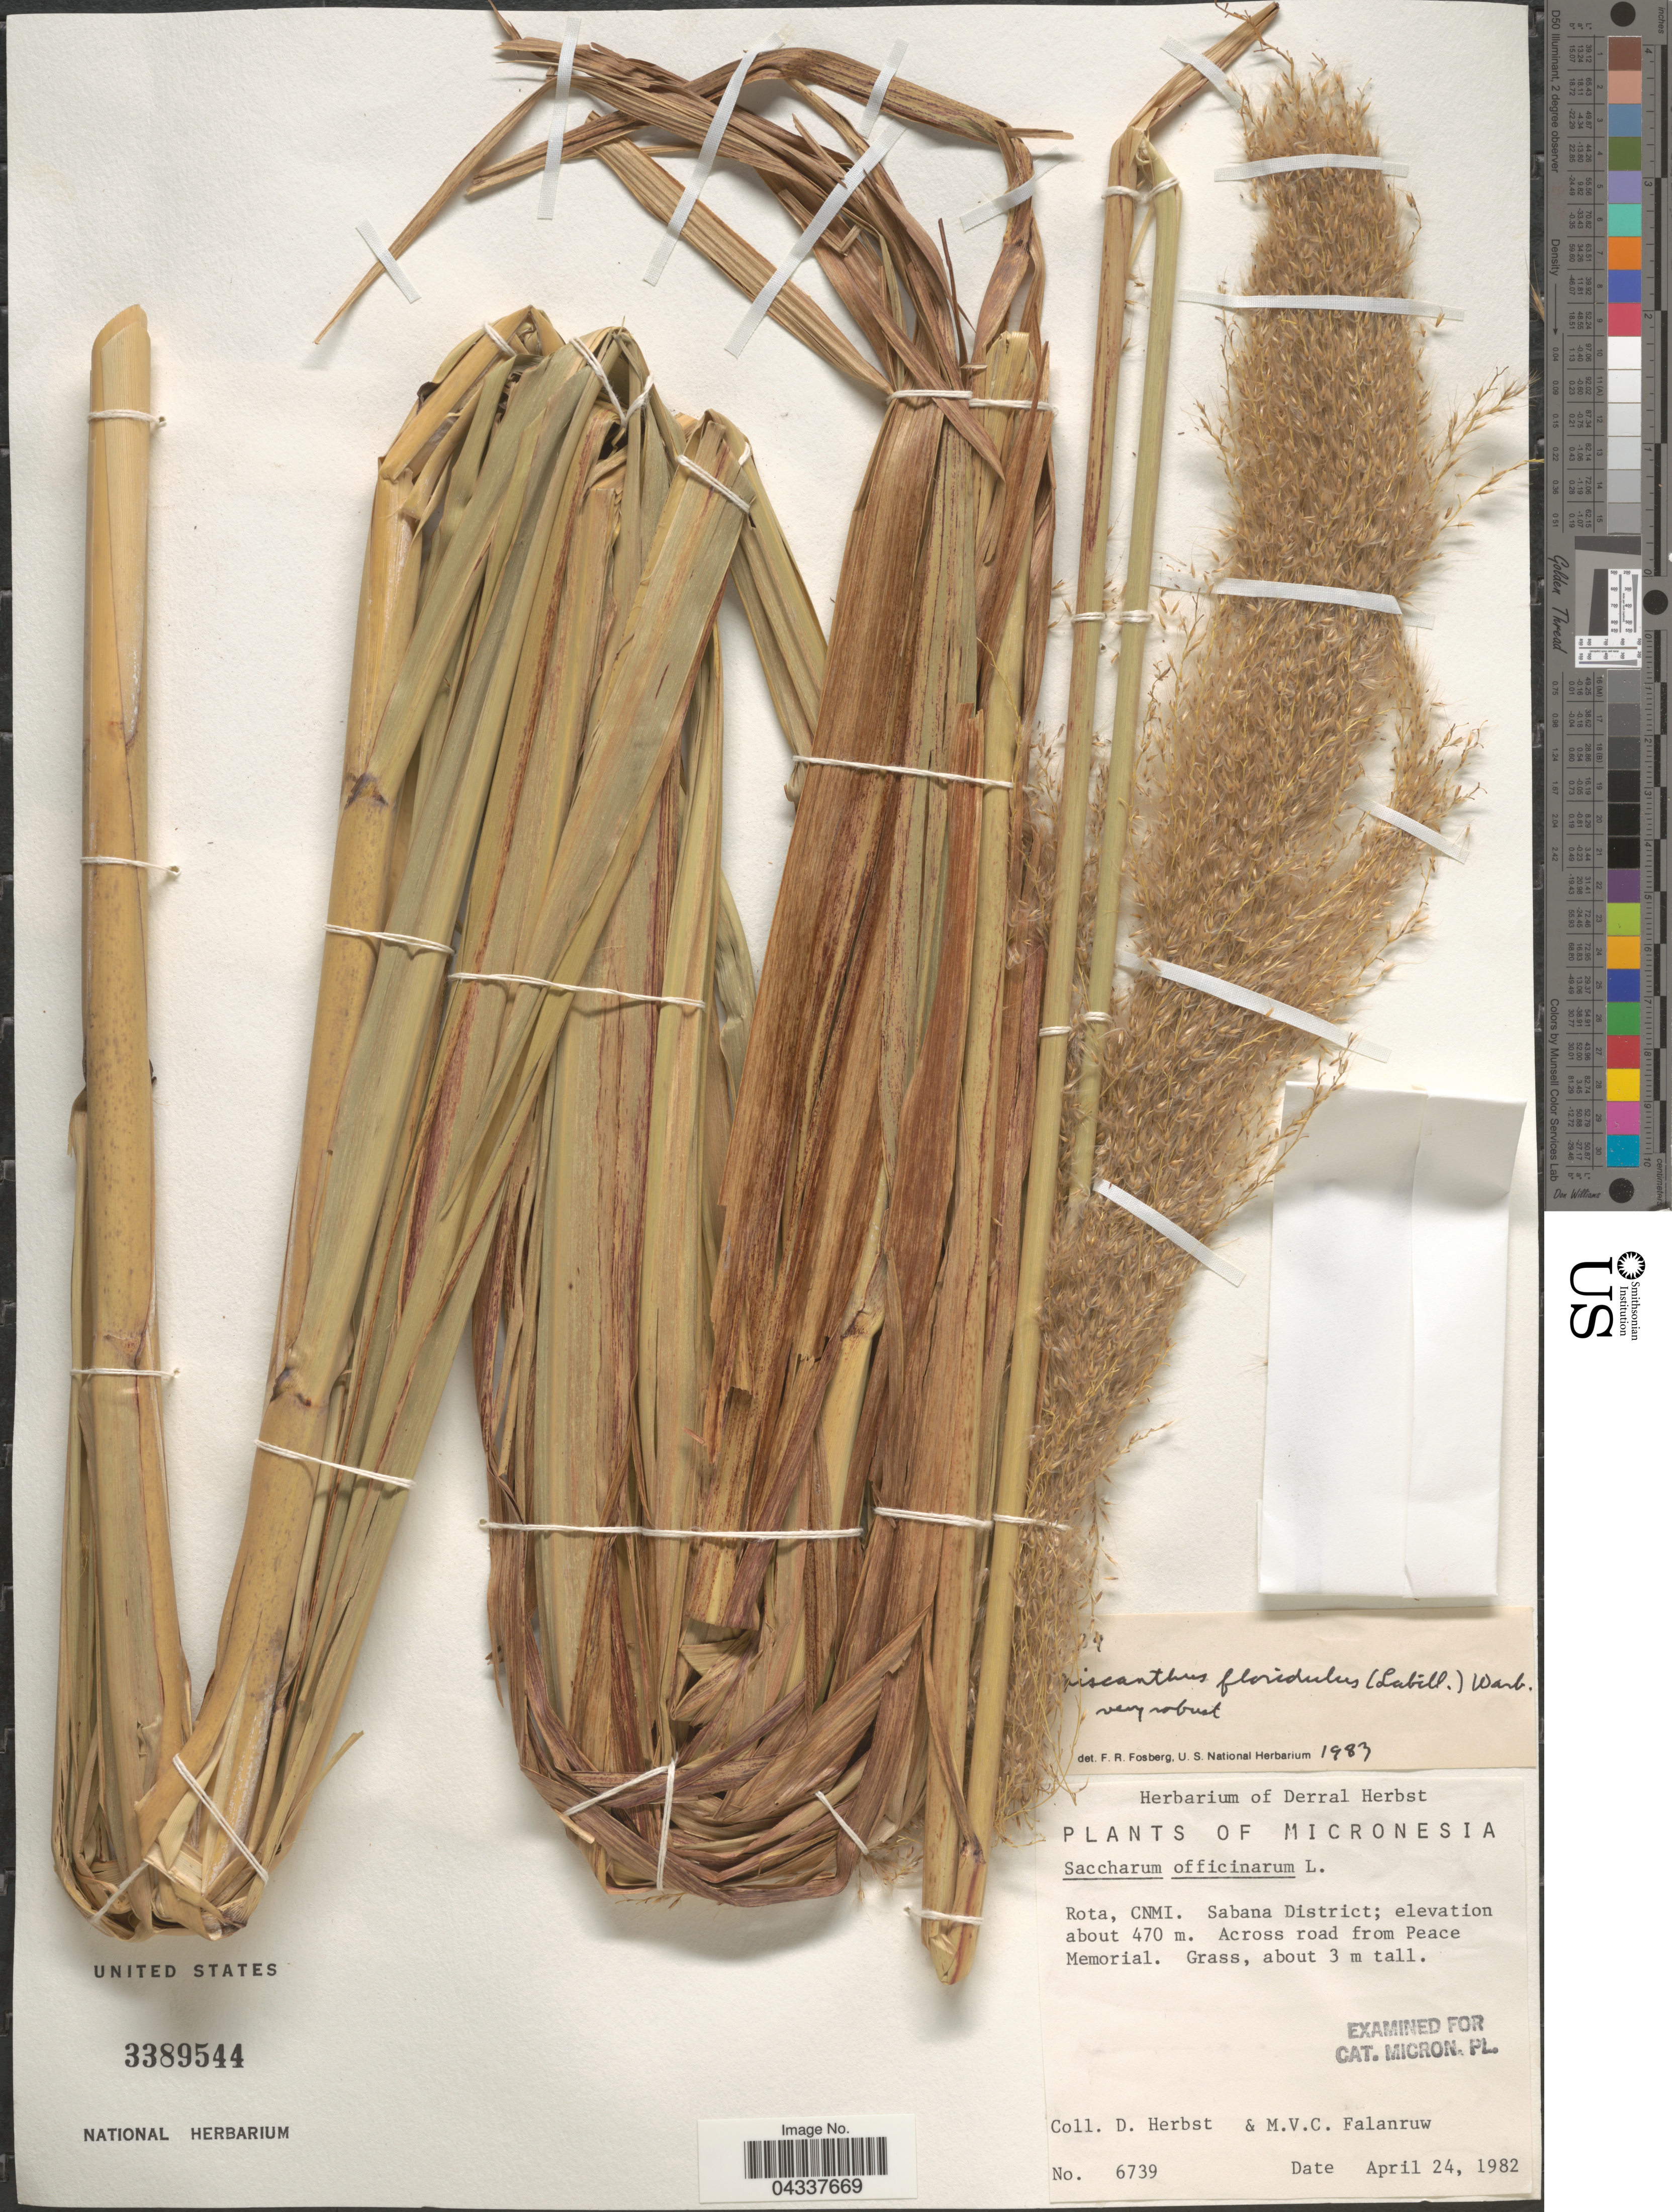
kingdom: Plantae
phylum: Tracheophyta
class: Liliopsida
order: Poales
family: Poaceae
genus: Miscanthus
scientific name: Miscanthus floridulus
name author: (Labill.) Warb.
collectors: D. Herbst & M. V. Falanruw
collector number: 6739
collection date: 1982-04-24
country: Northern Mariana Islands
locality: Rota, CNMI. Sabana District. Across road from Peace Memorial.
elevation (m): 470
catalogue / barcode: US 3389544